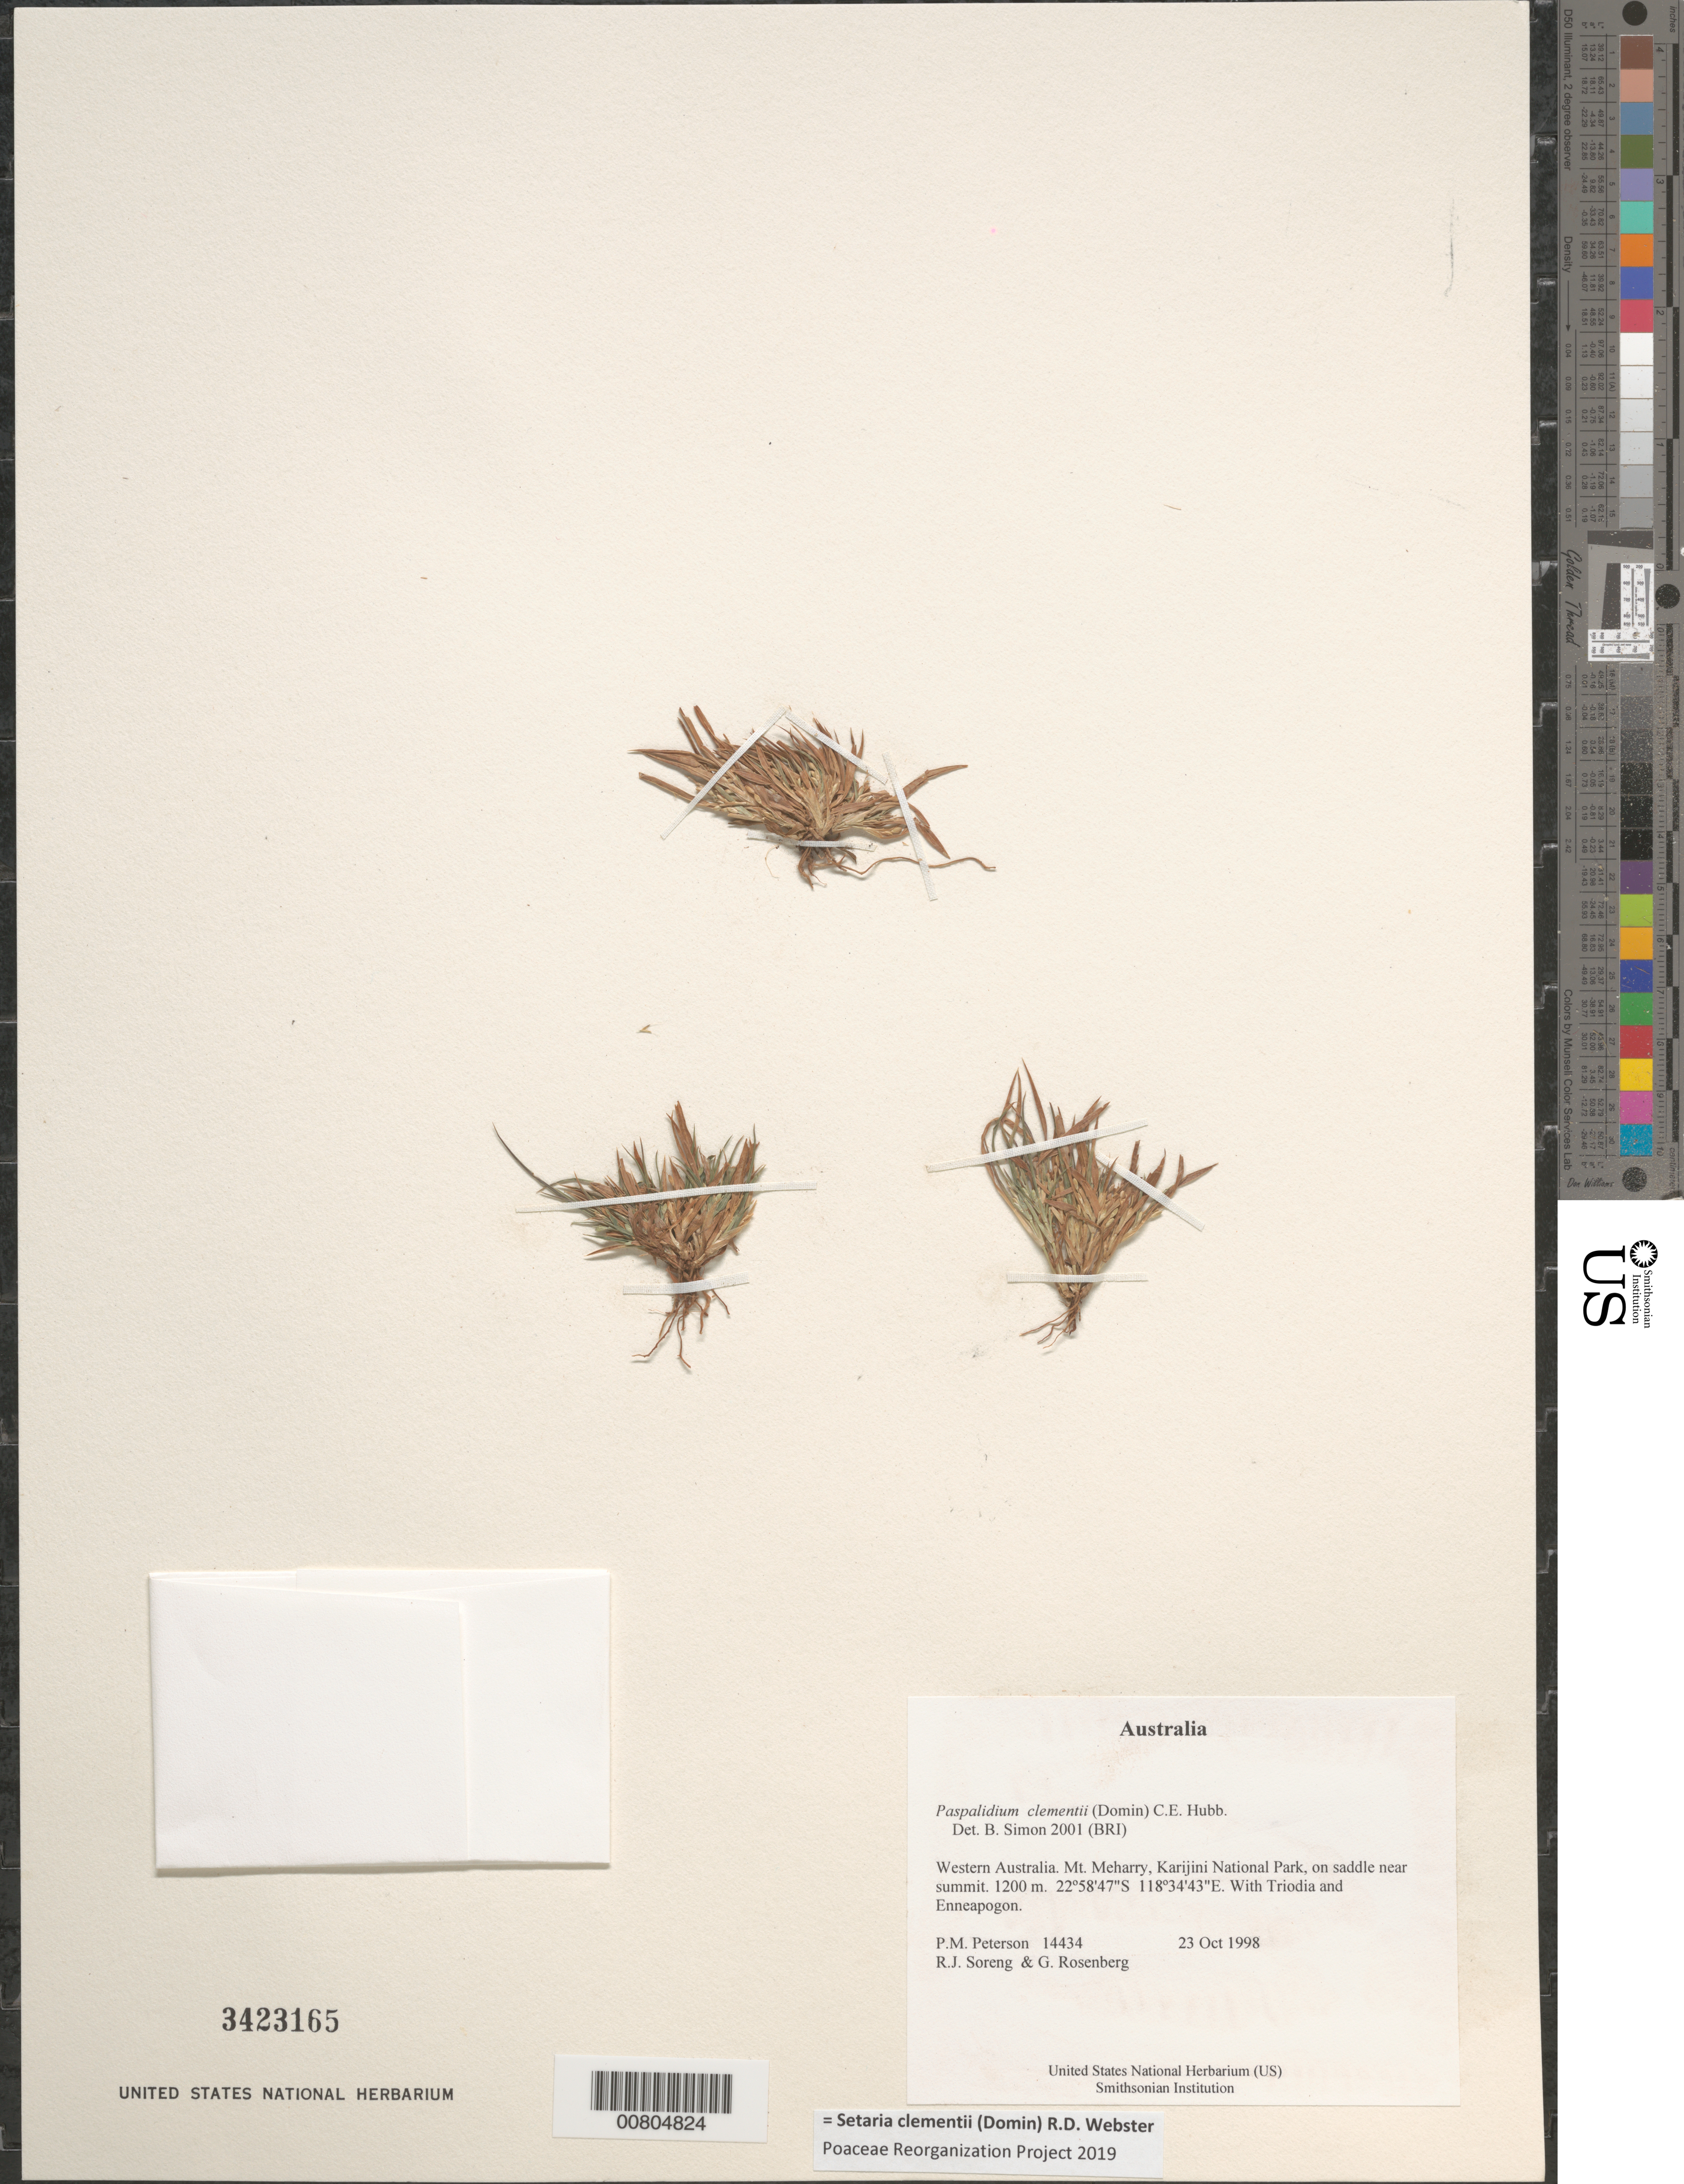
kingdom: Plantae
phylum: Tracheophyta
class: Liliopsida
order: Poales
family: Poaceae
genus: Paspalidium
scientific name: Paspalidium clementii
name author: (Domin) C.E. Hubb.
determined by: Simon, B.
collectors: P. M. Peterson, R. J. Soreng & G. Rosenberg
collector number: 14434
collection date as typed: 23 Oct 1998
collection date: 1998-10-23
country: Australia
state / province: Western Australia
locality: Mt. Meharry, Karijini National Park, on saddle near summit.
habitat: With Triodia and Enneapogon.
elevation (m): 1200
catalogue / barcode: US 3423165